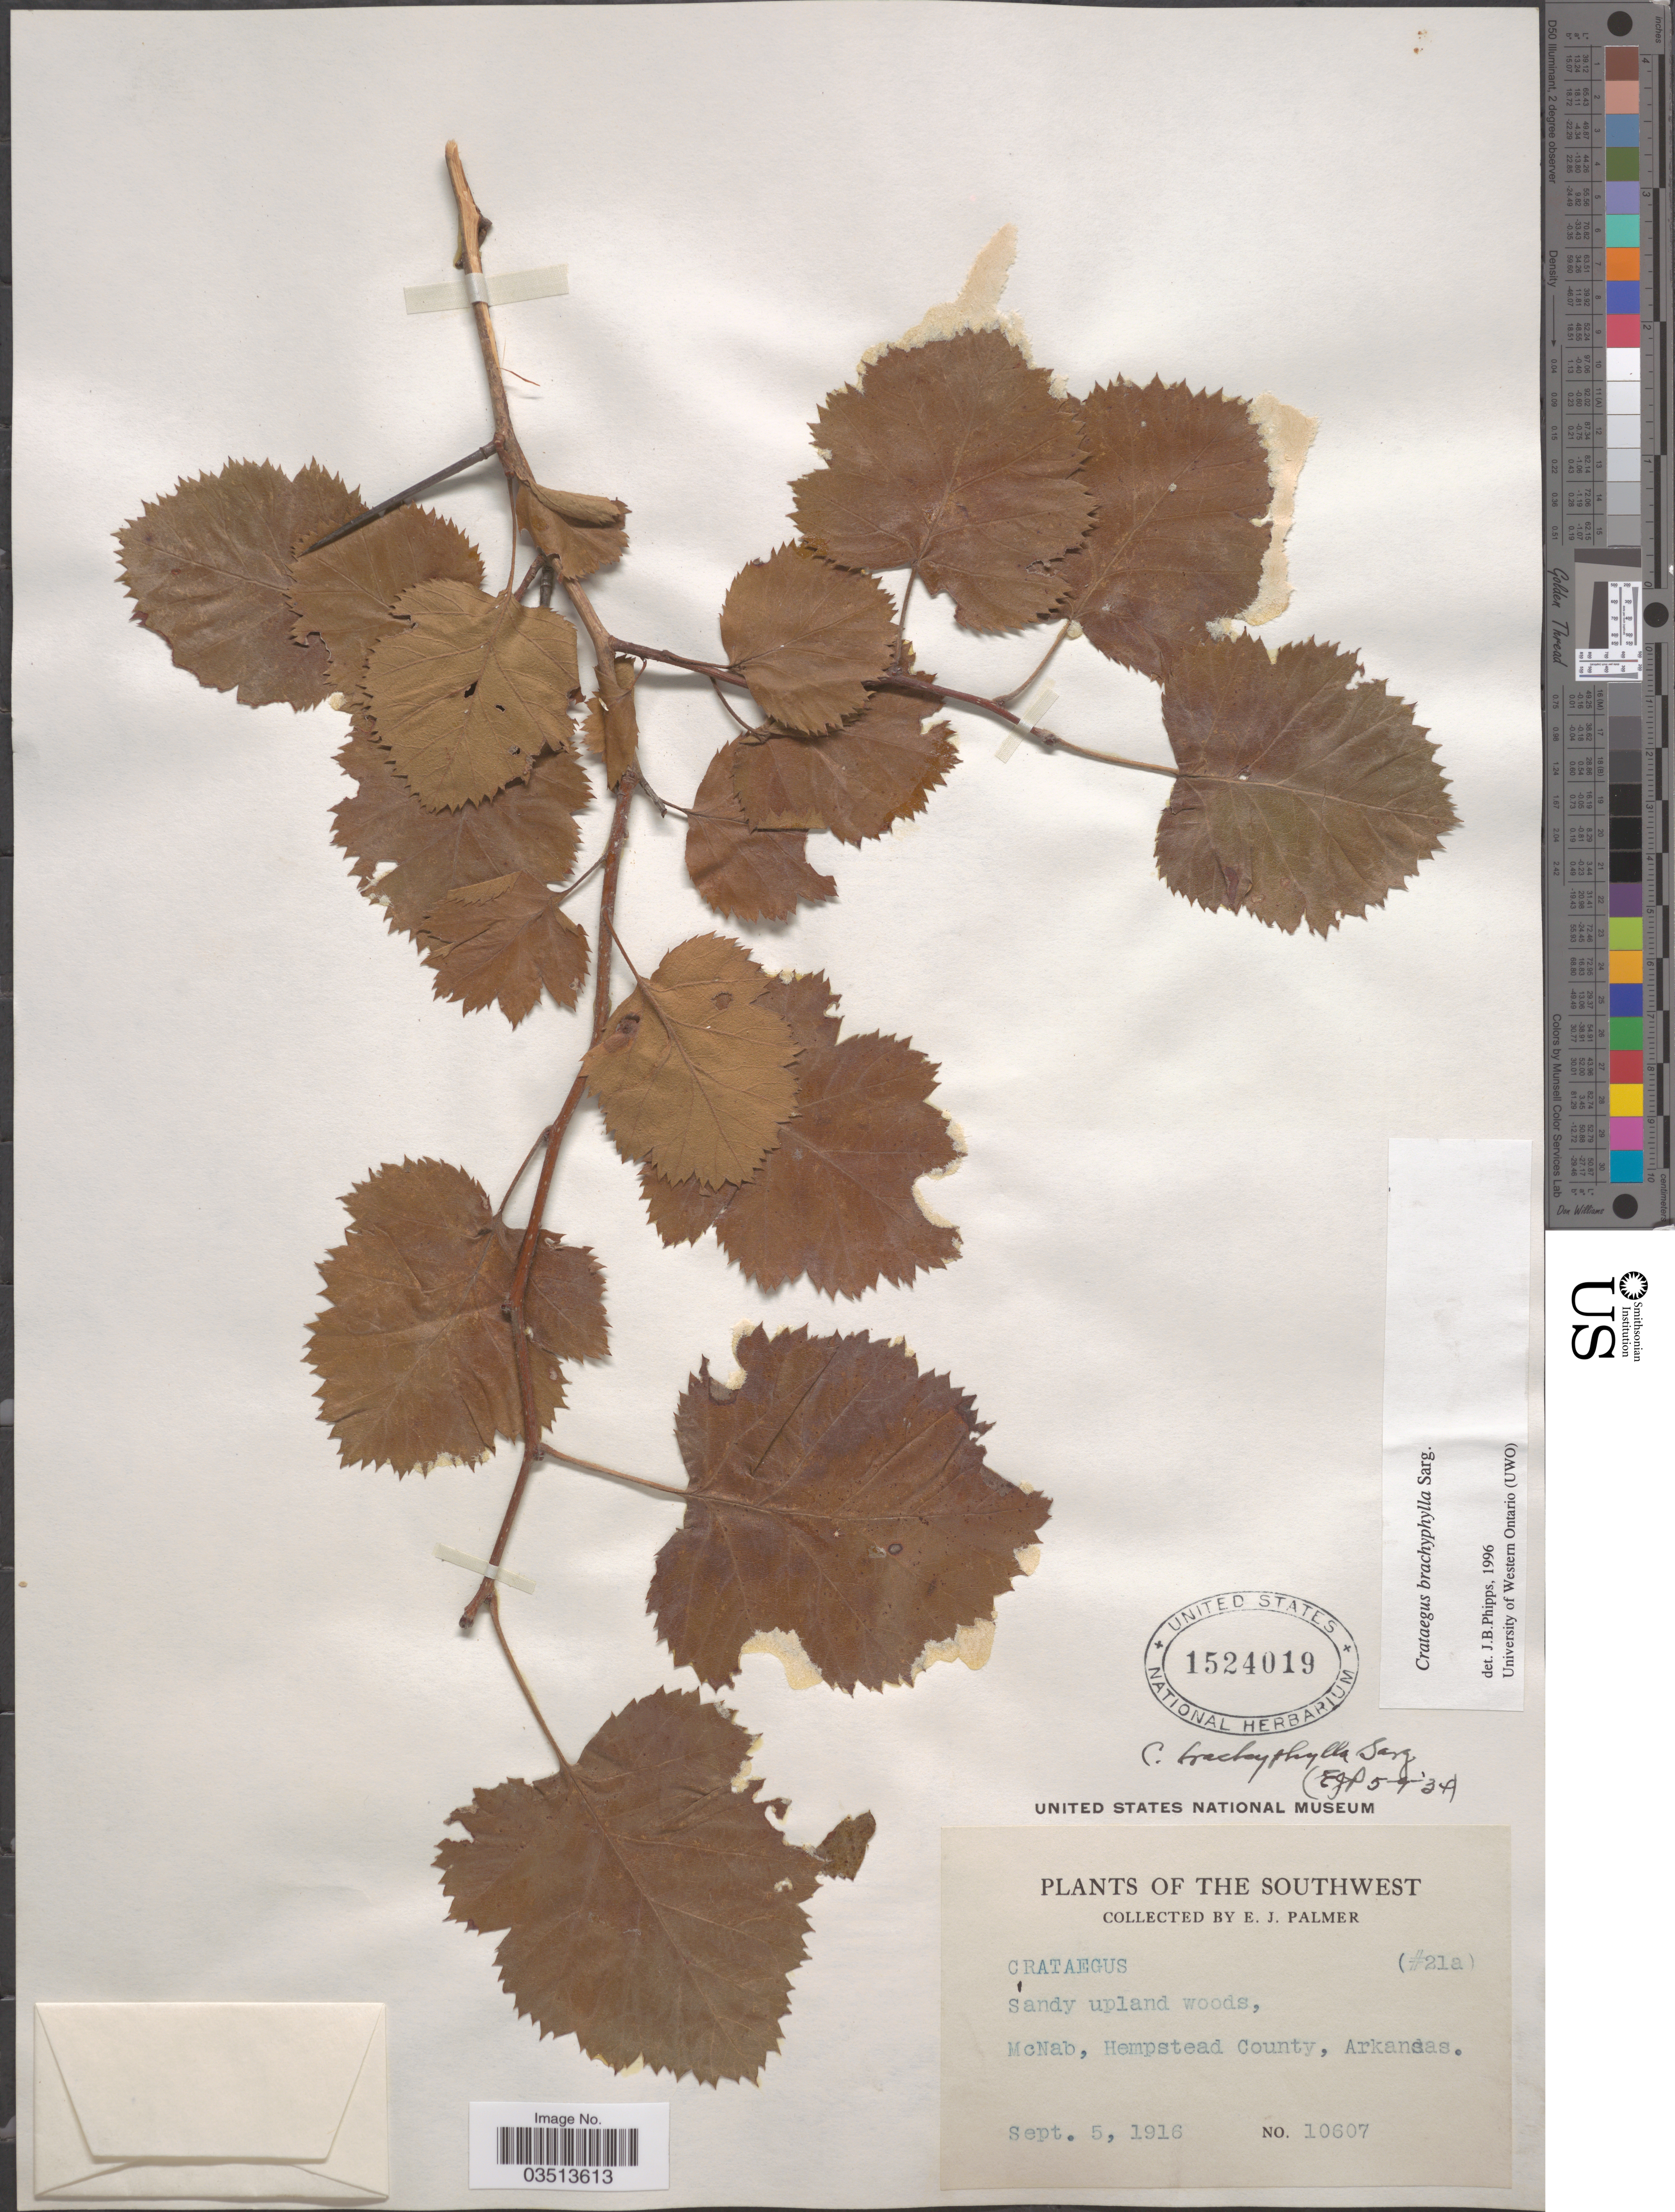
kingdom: Plantae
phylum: Tracheophyta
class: Magnoliopsida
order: Rosales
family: Rosaceae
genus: Crataegus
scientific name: Crataegus brachyphylla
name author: Sarg.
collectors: E. J. Palmer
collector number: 10607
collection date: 1916-09-05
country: United States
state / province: Arkansas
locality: Southwest. McNab, Hempstead County.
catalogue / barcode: US 1524019